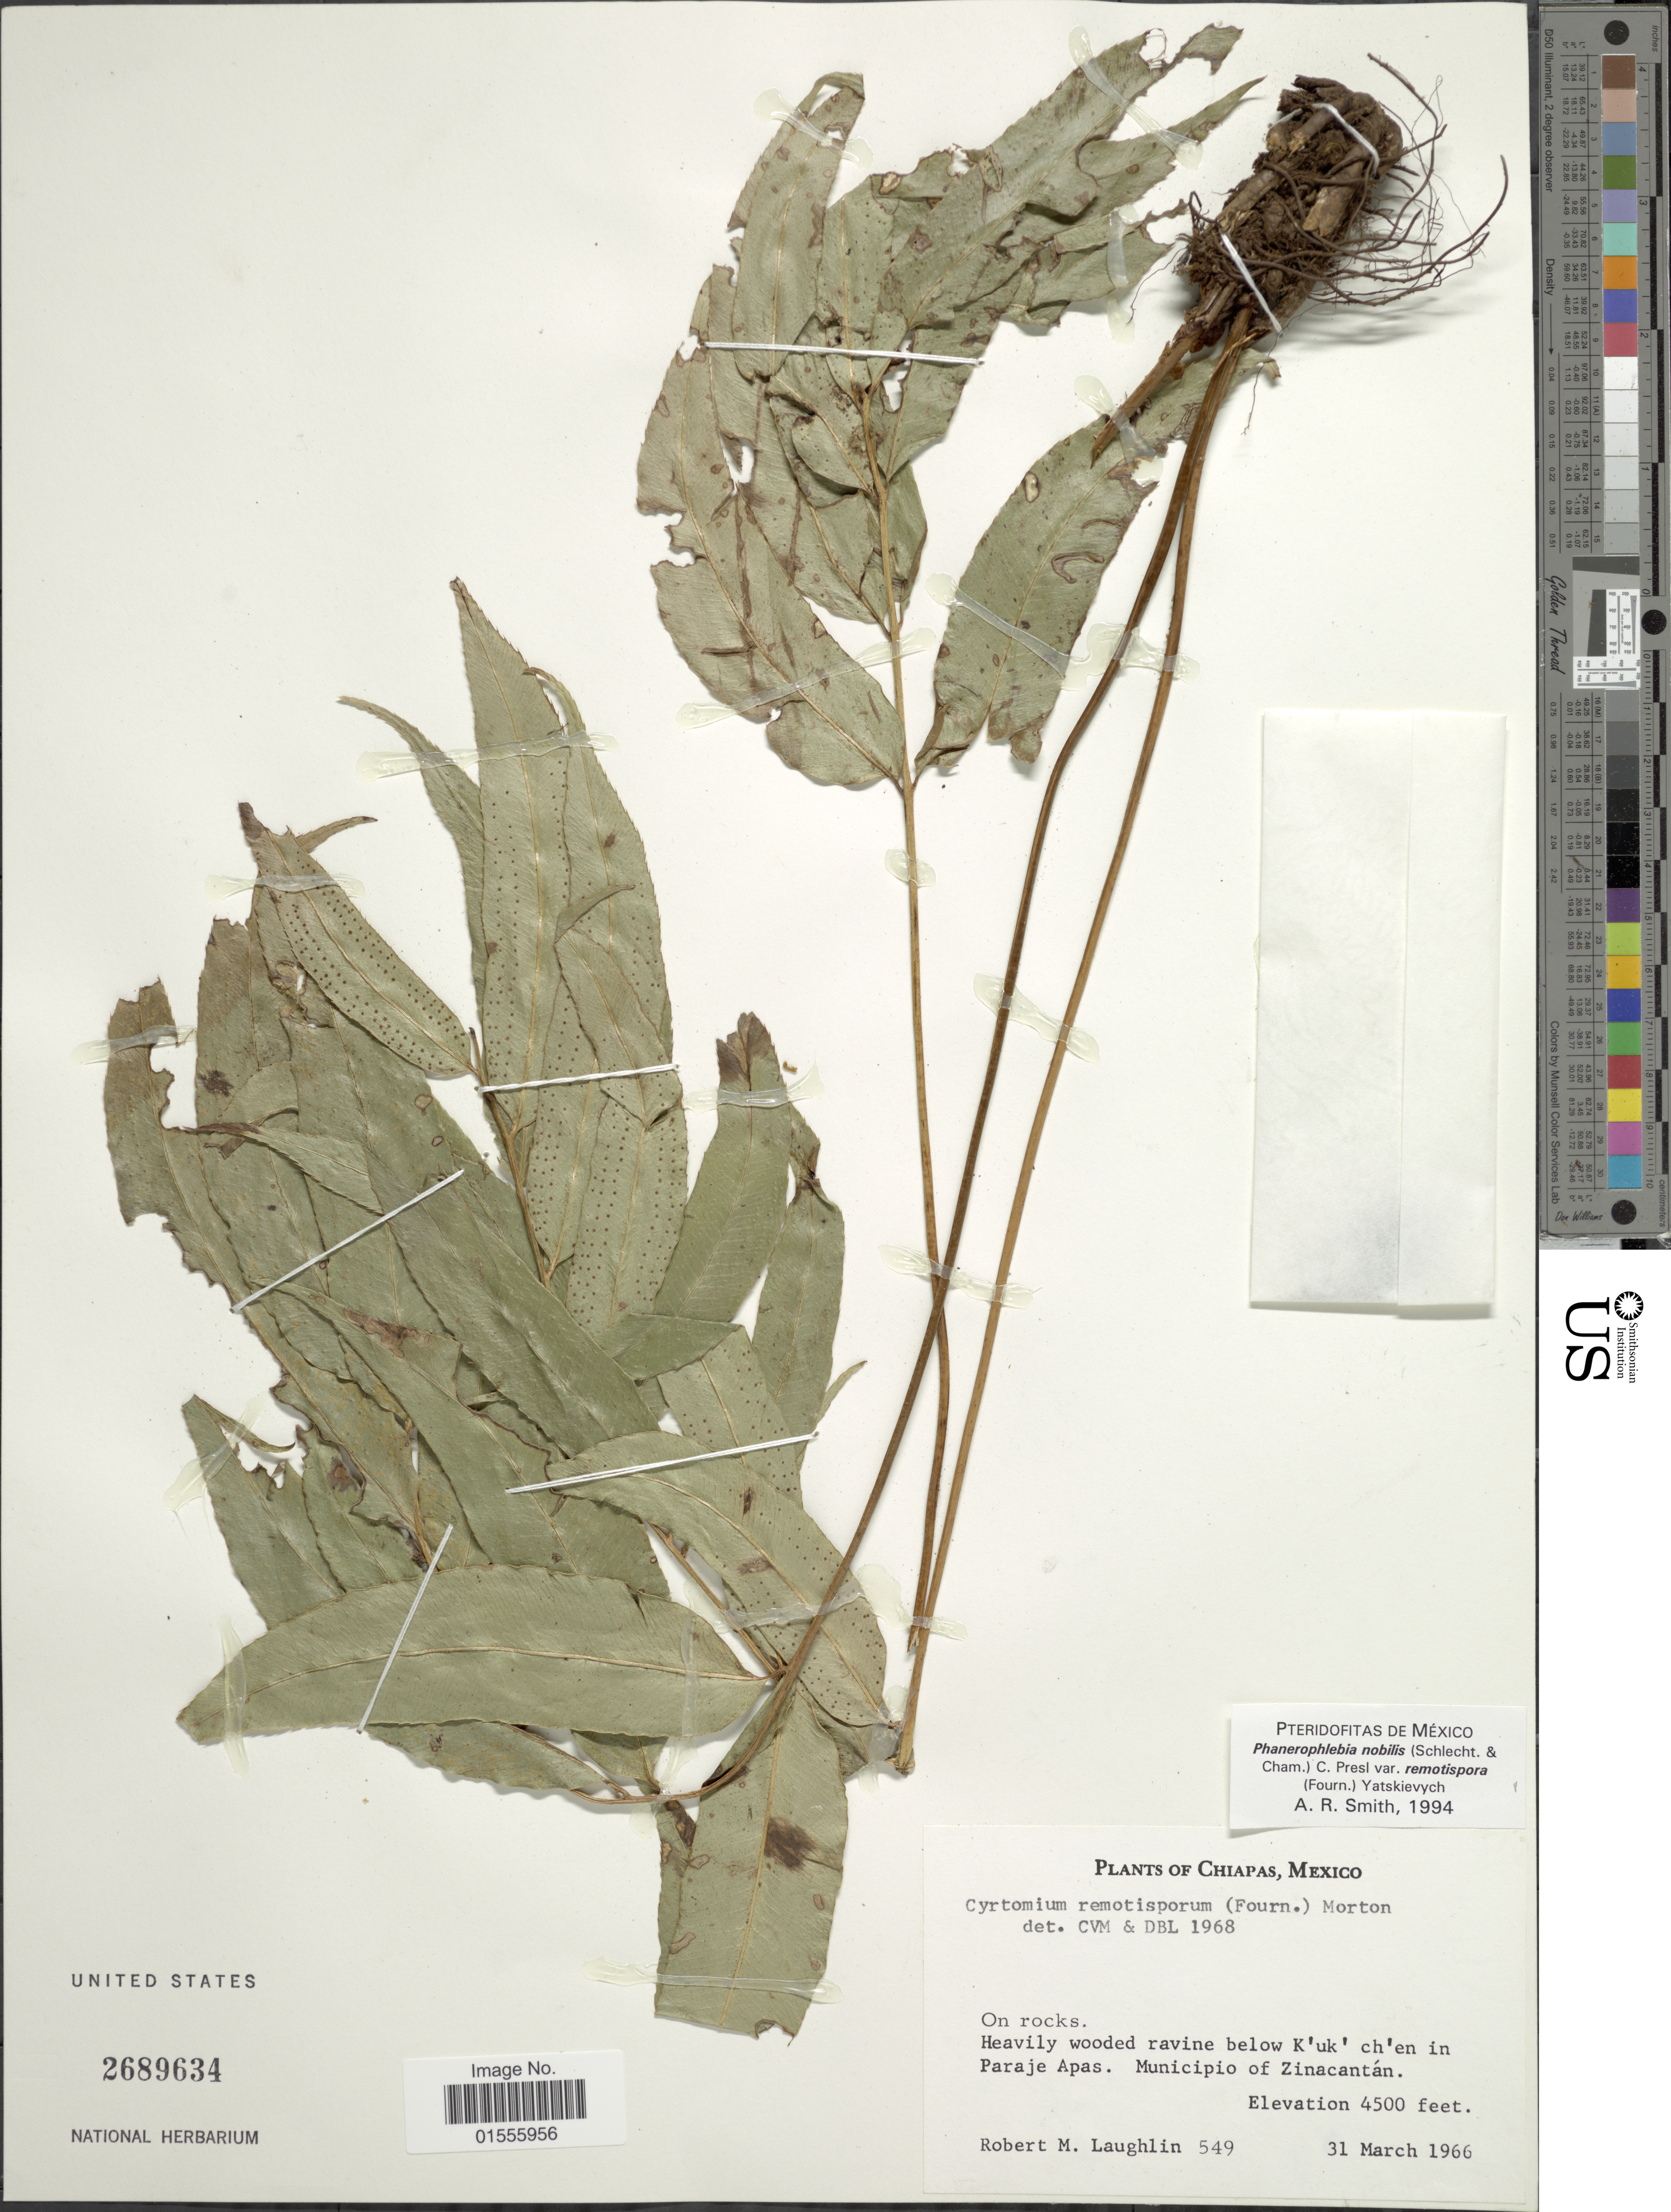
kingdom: Plantae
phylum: Tracheophyta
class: Polypodiopsida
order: Polypodiales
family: Dryopteridaceae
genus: Phanerophlebia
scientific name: Phanerophlebia remotispora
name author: E. Fourn.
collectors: R. M. Laughlin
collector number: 549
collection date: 1966-03-31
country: Mexico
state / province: Chiapas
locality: Heavily wooded ravine below K'uk' ch'en in Paraje Apas. Municpio of Zinacantán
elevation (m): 1372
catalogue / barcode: US 2689634